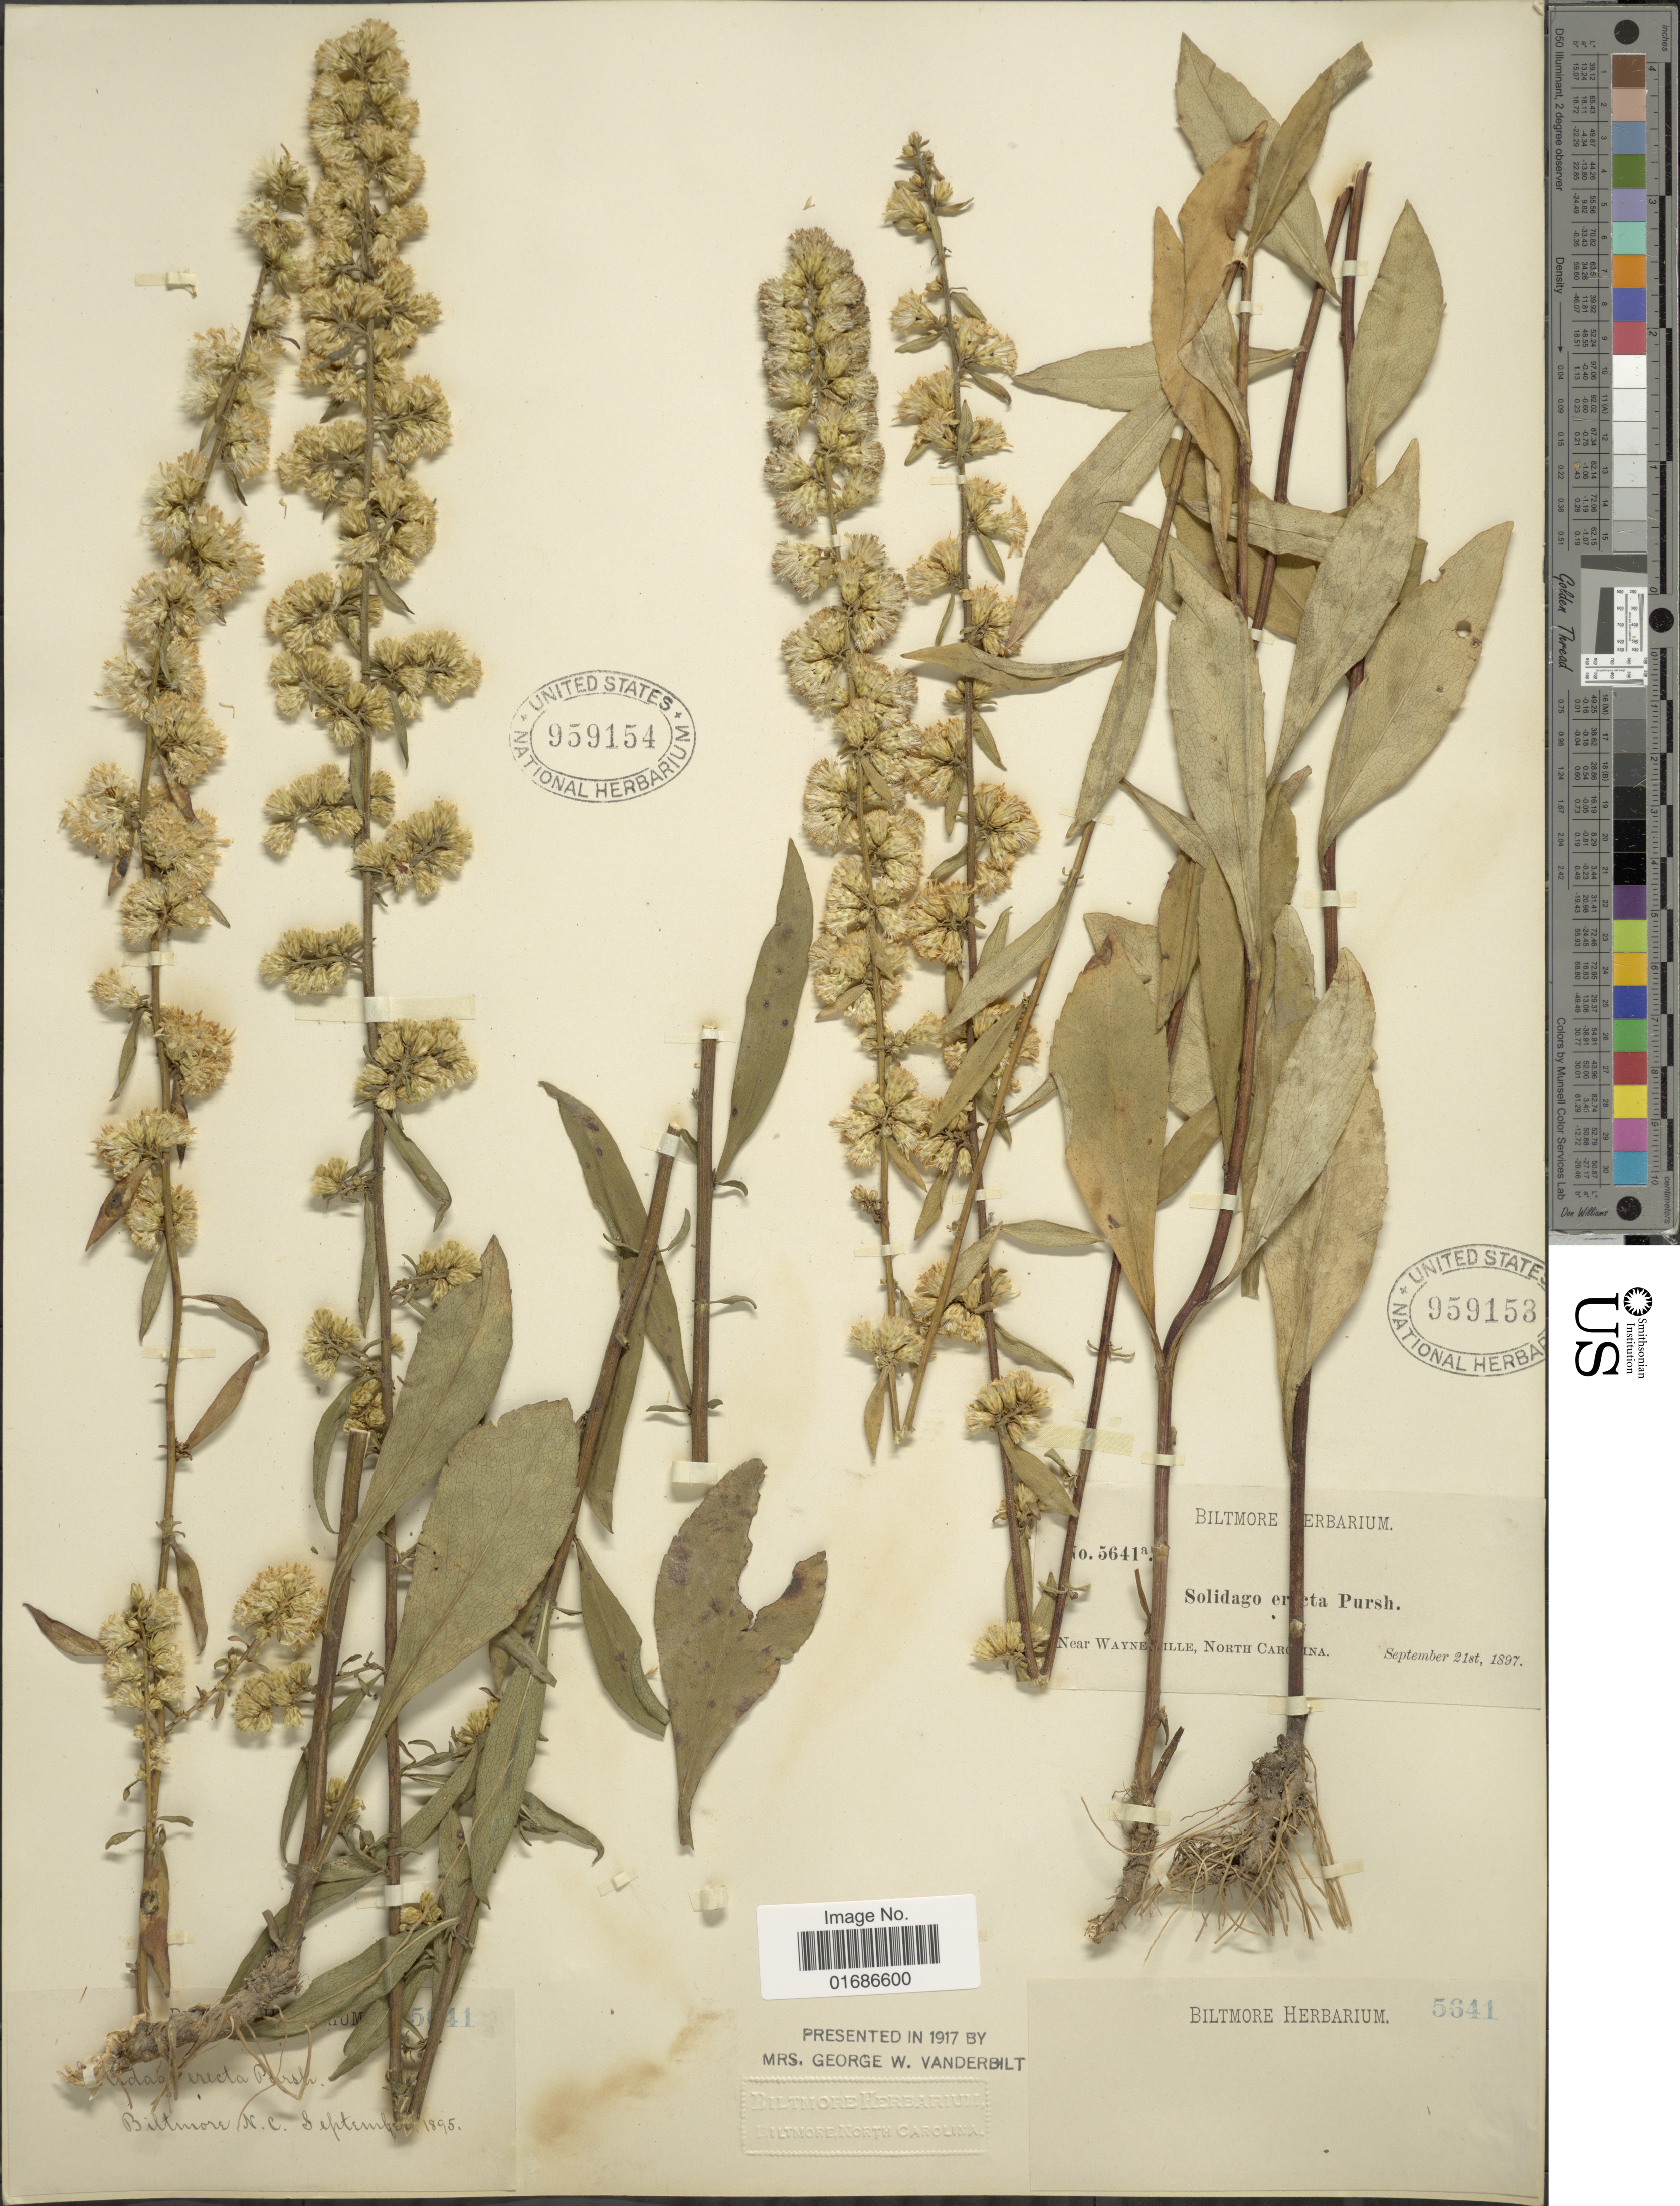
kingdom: Plantae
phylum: Tracheophyta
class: Magnoliopsida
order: Asterales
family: Asteraceae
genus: Solidago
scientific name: Solidago erecta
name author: Pursh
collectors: ex herb. Biltmore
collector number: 5641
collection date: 1895-09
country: United States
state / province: North Carolina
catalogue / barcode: US 959154-2